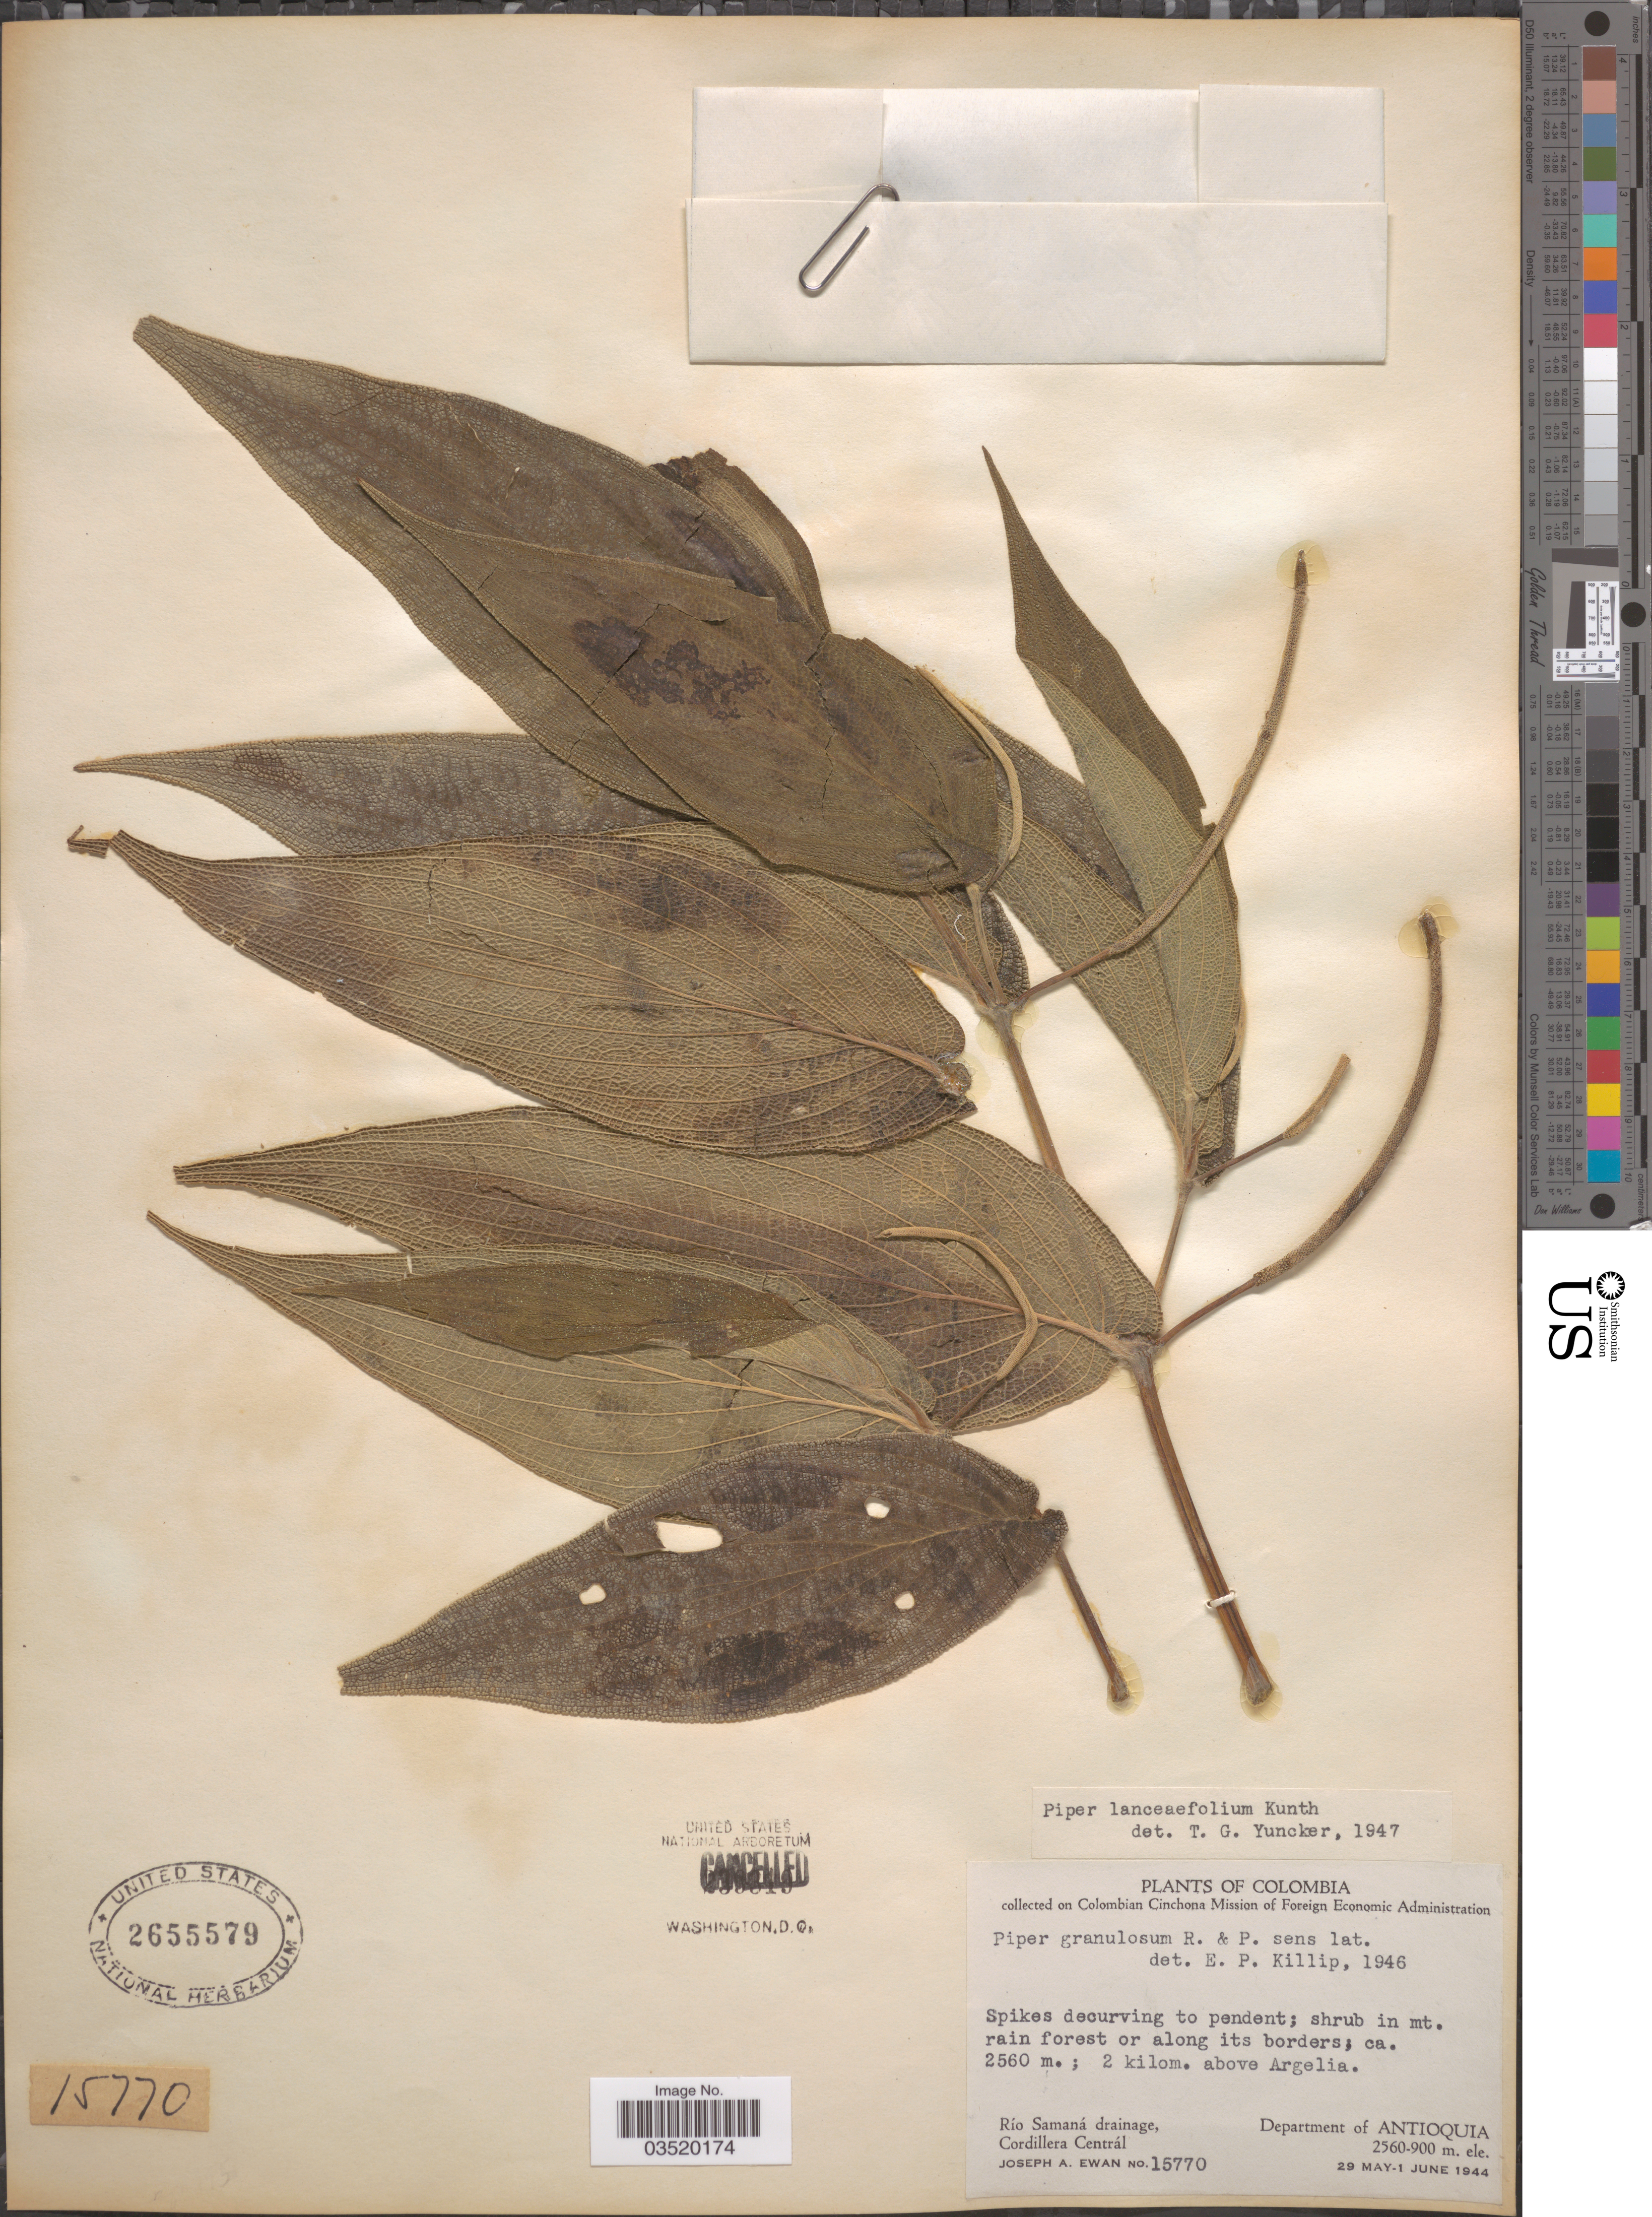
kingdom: Plantae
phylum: Tracheophyta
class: Magnoliopsida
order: Piperales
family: Piperaceae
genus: Piper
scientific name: Piper lanceifolium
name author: Kunth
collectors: J. A. Ewan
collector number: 15770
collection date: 1944-05-29/1944-06-01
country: Colombia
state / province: Antioquia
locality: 2 kilom. above Argelia. Río Samaná drainage, Cordillera Centrál. Department of Antioquia.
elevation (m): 900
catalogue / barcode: US 2655579